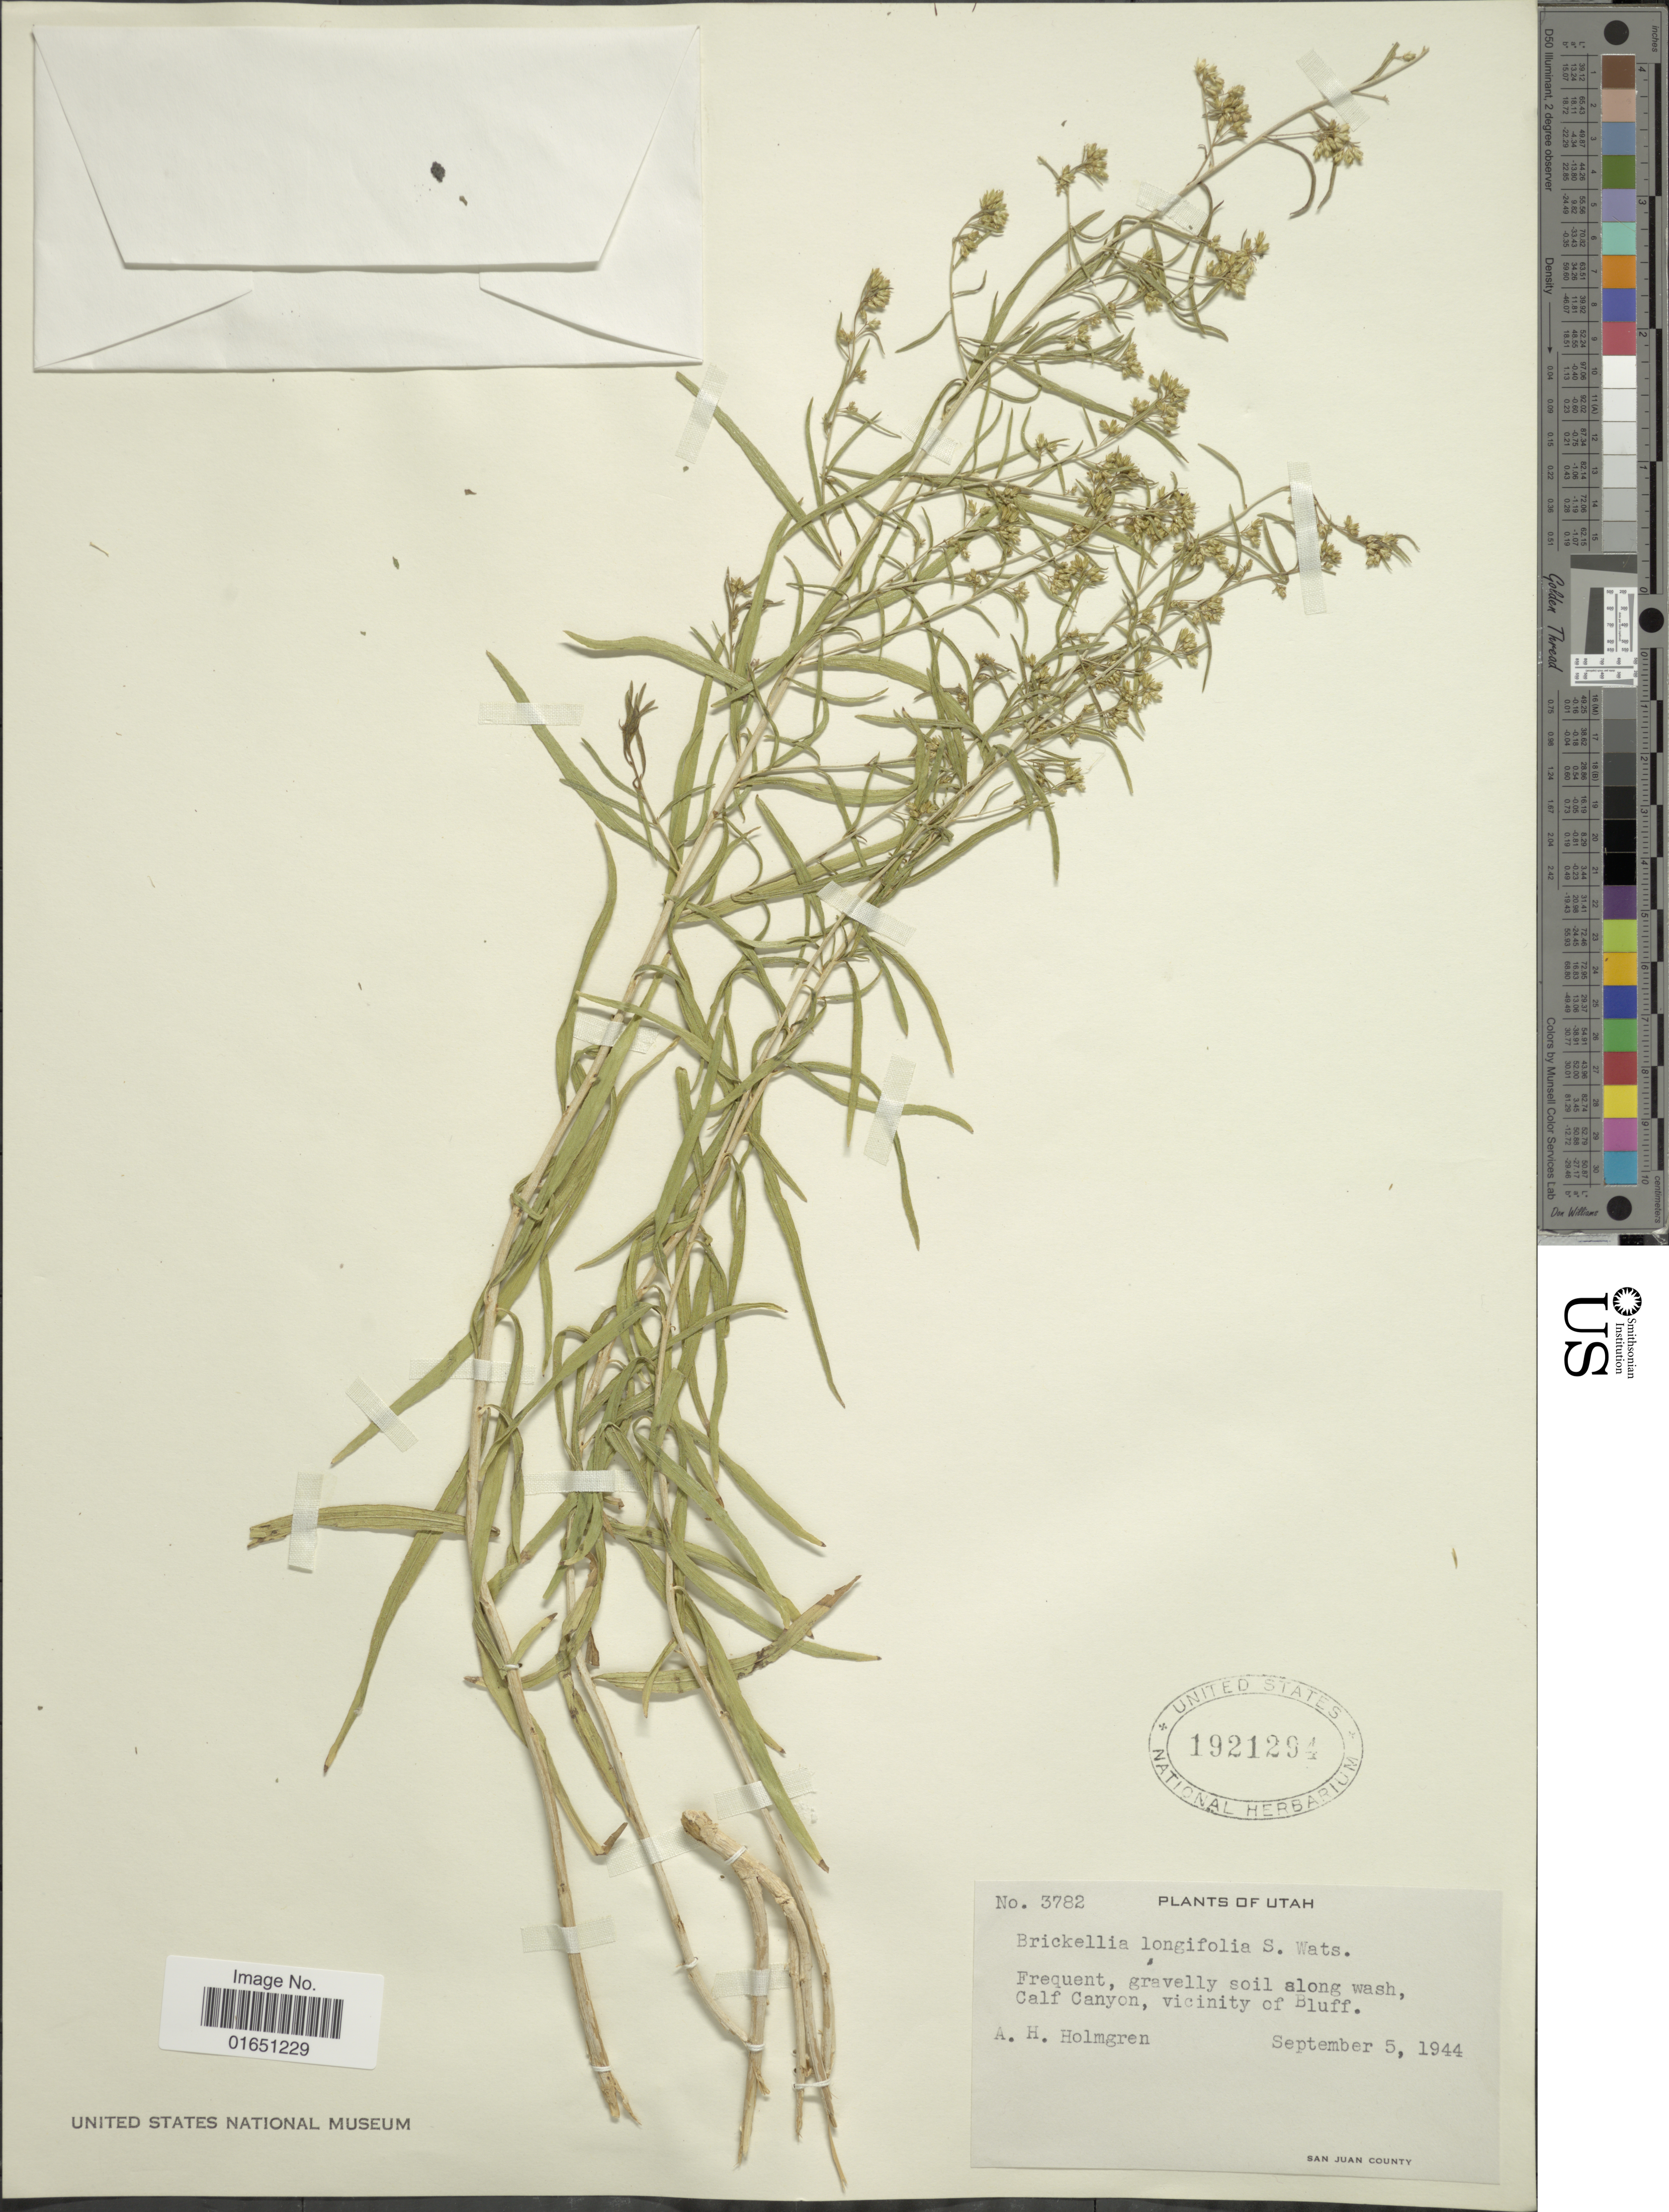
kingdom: Plantae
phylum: Tracheophyta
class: Magnoliopsida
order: Asterales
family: Asteraceae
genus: Brickellia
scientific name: Brickellia longifolia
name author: S. Watson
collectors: A. H. Holmgren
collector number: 3782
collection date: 1944-09-05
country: United States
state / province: Utah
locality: Frequent, gravelly soil along wash, Calf Canyon, vicinity of Bluff, San Juan County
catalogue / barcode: US 1921294